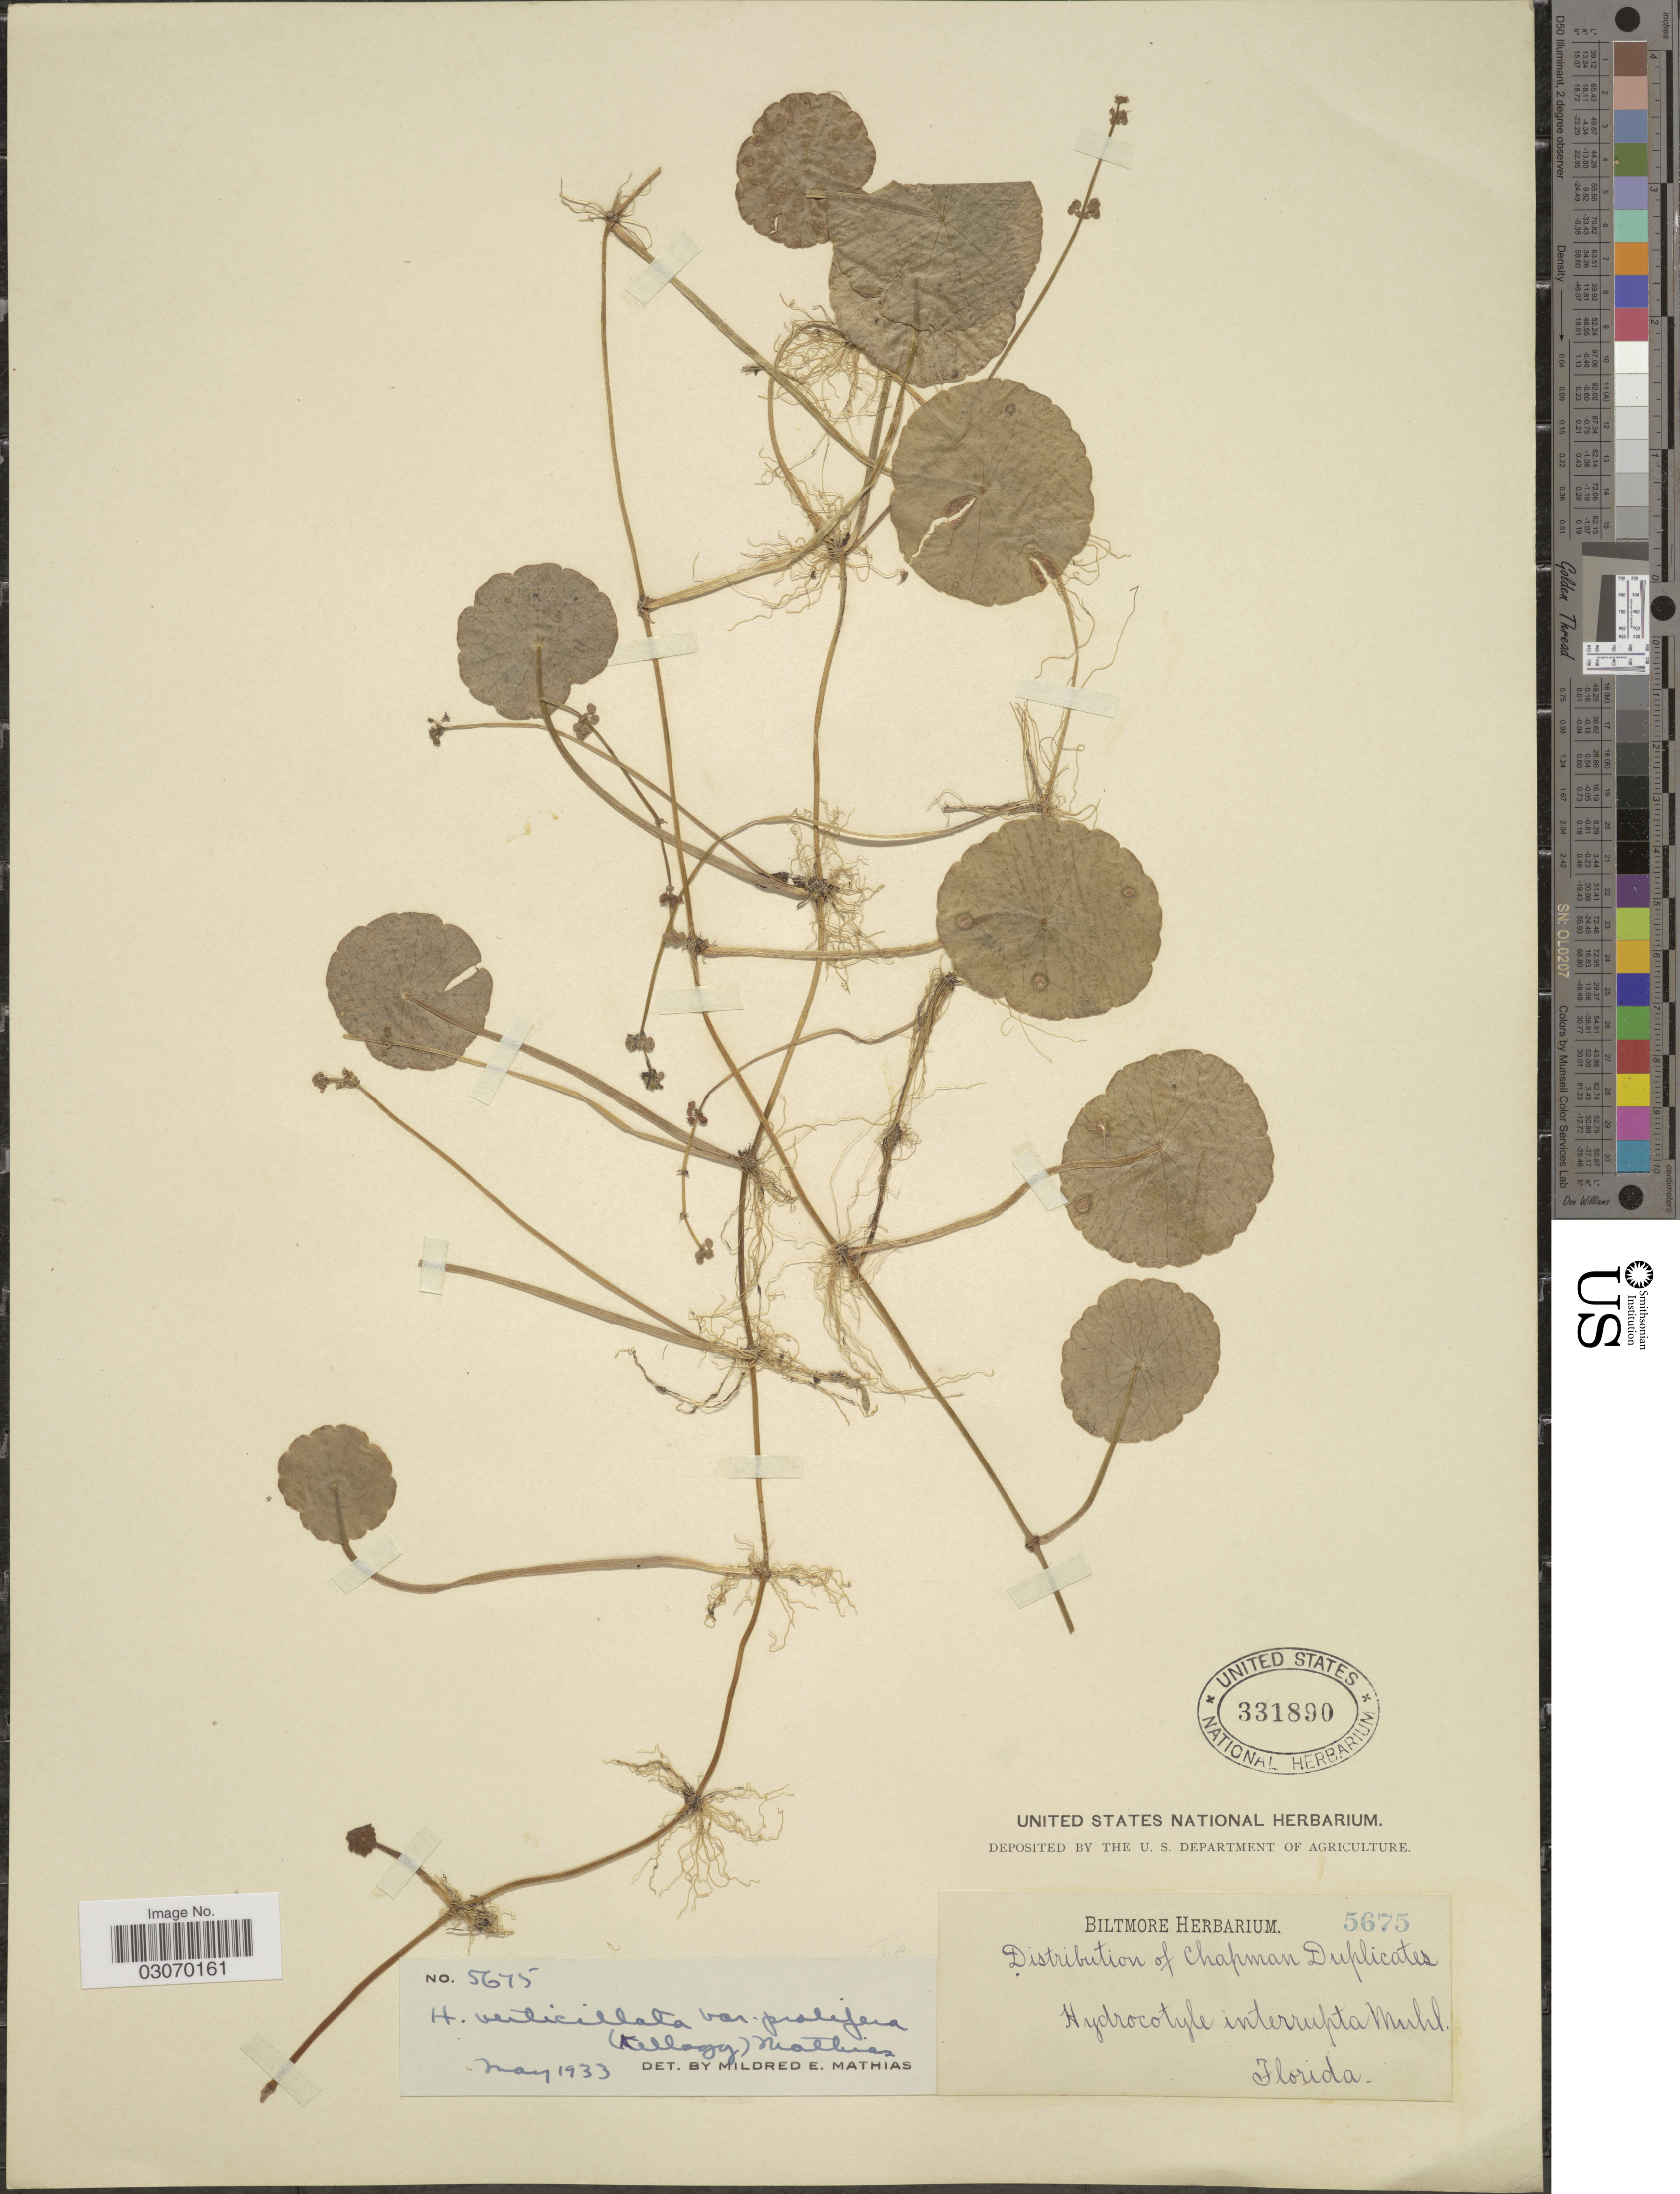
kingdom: Plantae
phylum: Tracheophyta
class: Magnoliopsida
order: Apiales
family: Araliaceae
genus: Hydrocotyle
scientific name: Hydrocotyle verticillata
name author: Thunb.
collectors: ex herb. Biltmore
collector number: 5675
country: United States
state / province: Florida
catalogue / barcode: US 331890